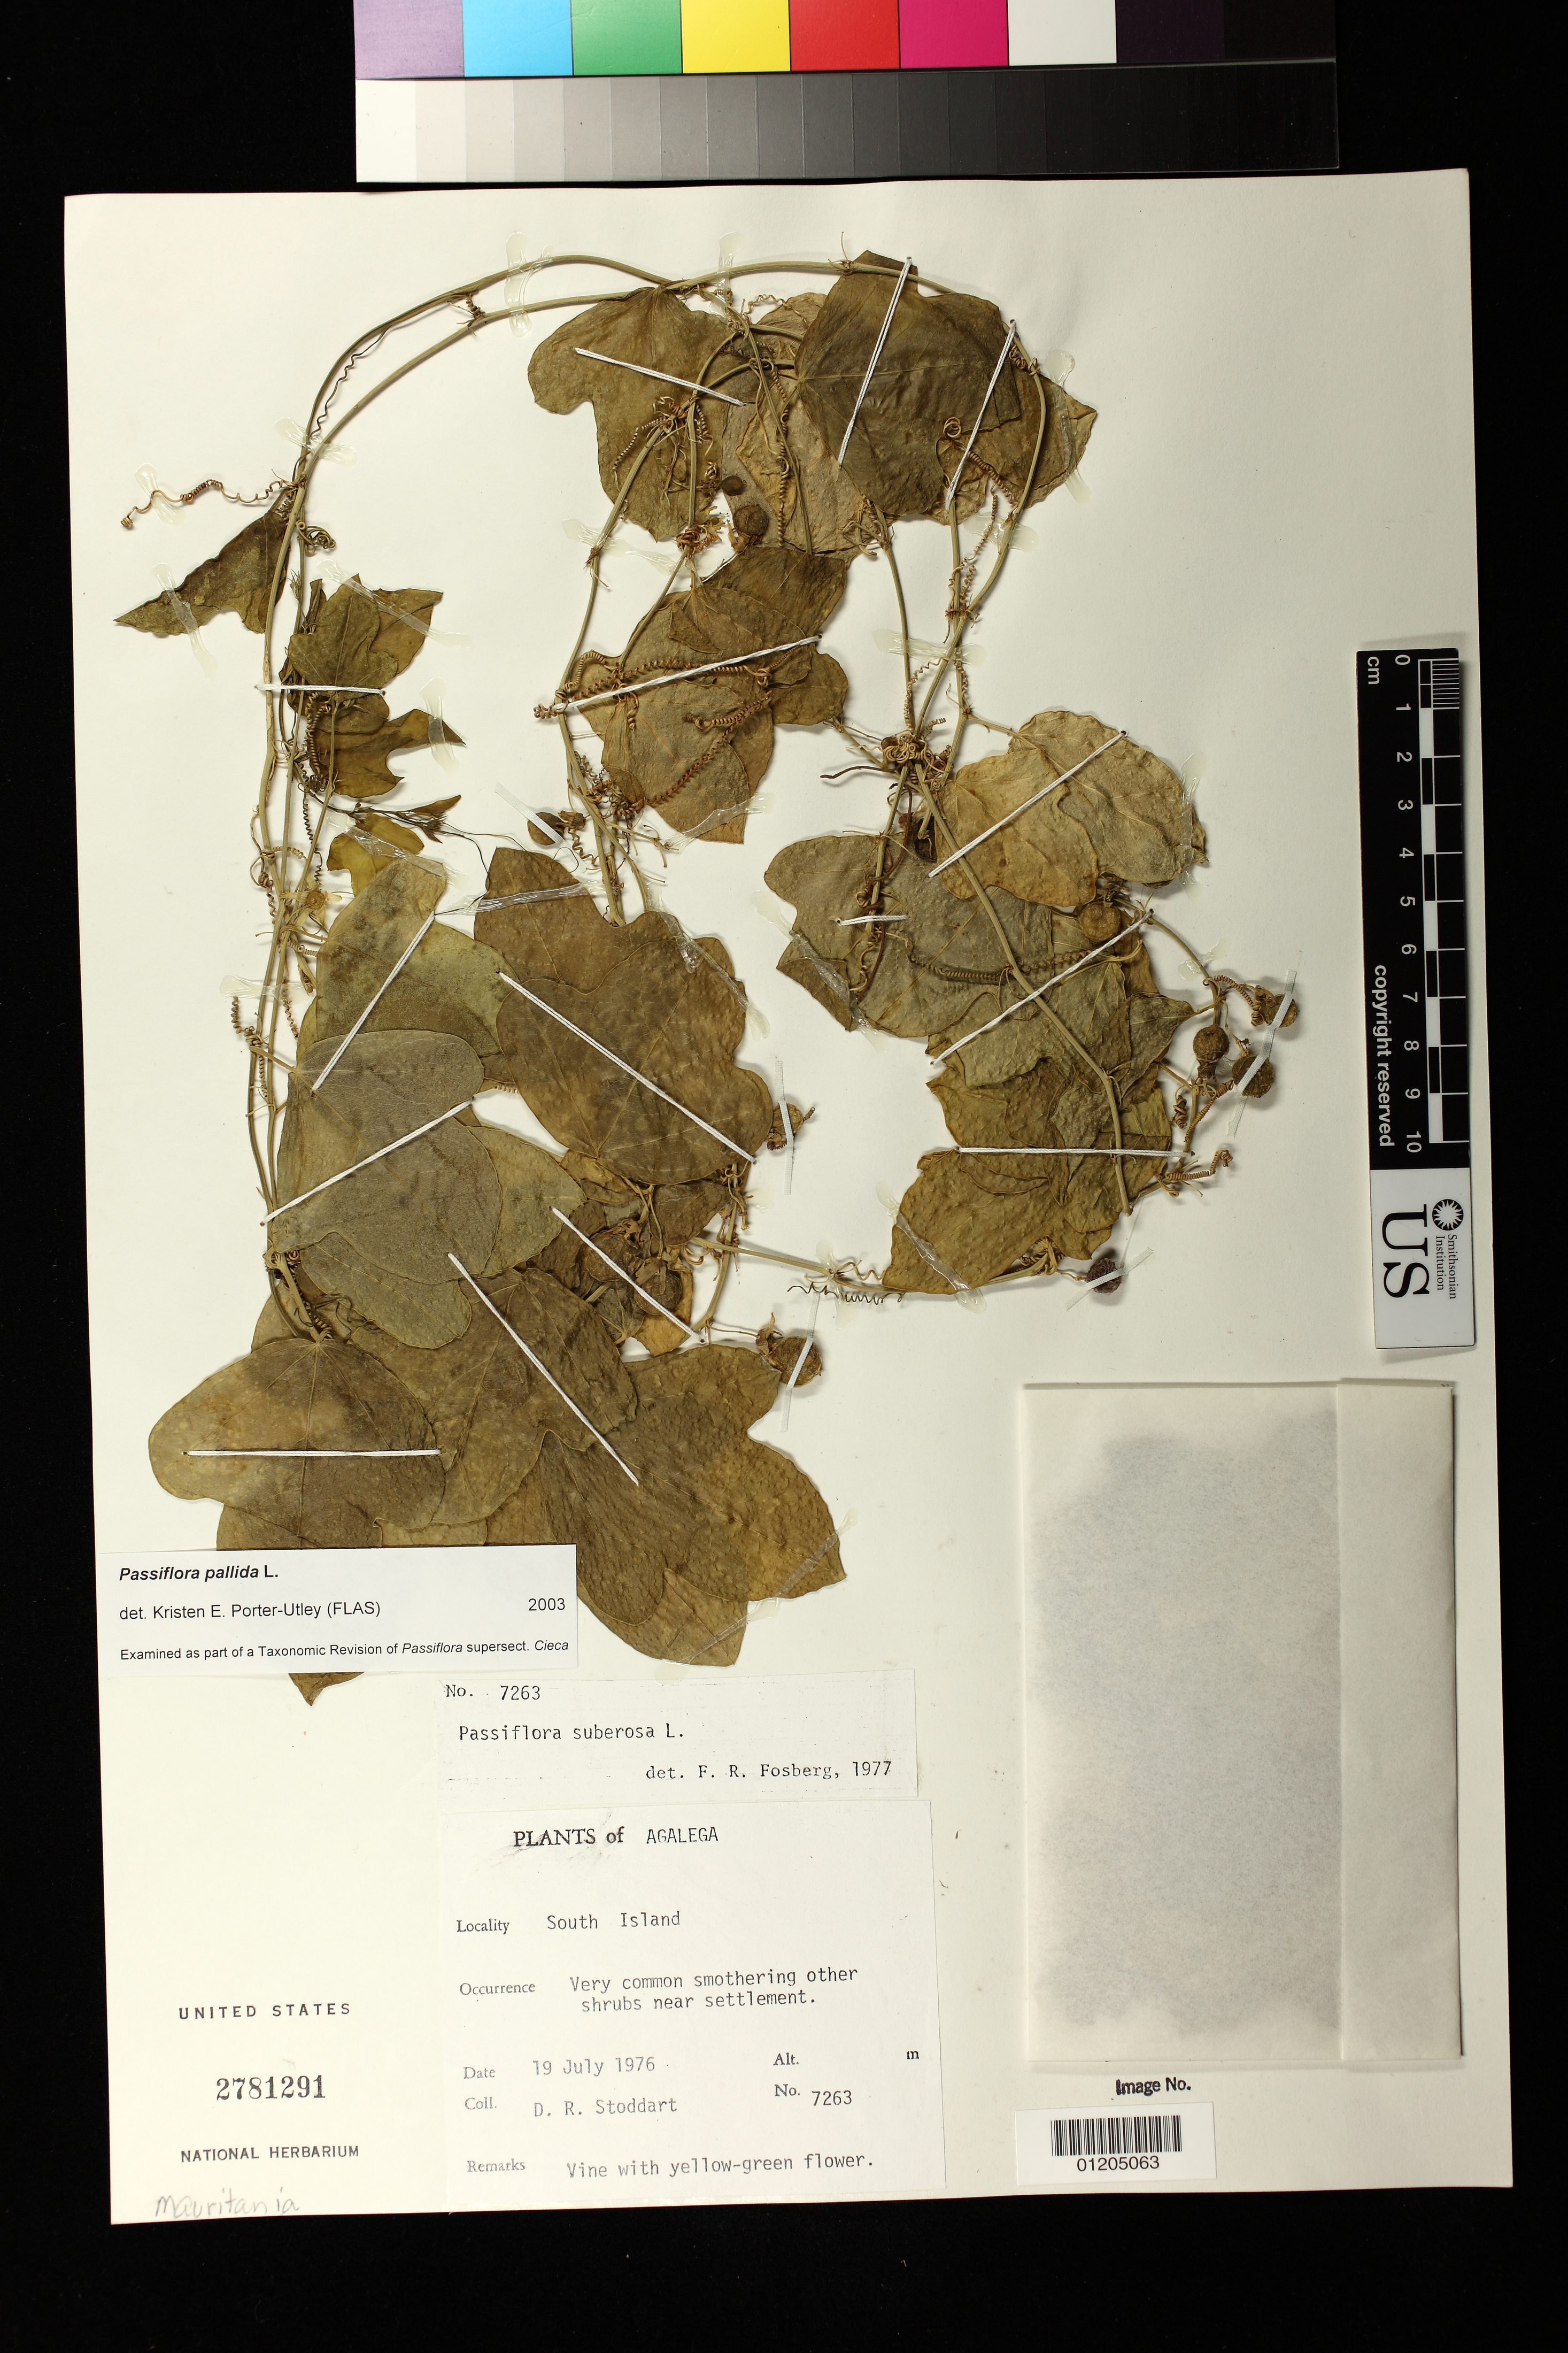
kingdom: Plantae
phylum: Tracheophyta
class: Magnoliopsida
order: Malpighiales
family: Passifloraceae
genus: Passiflora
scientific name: Passiflora pallida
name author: L.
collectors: D. R. Stoddart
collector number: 7263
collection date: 1976-07-19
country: Mauritius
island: South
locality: Agalega. South Island. Very common smothering other shrubs near settlement.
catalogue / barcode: US 2781291